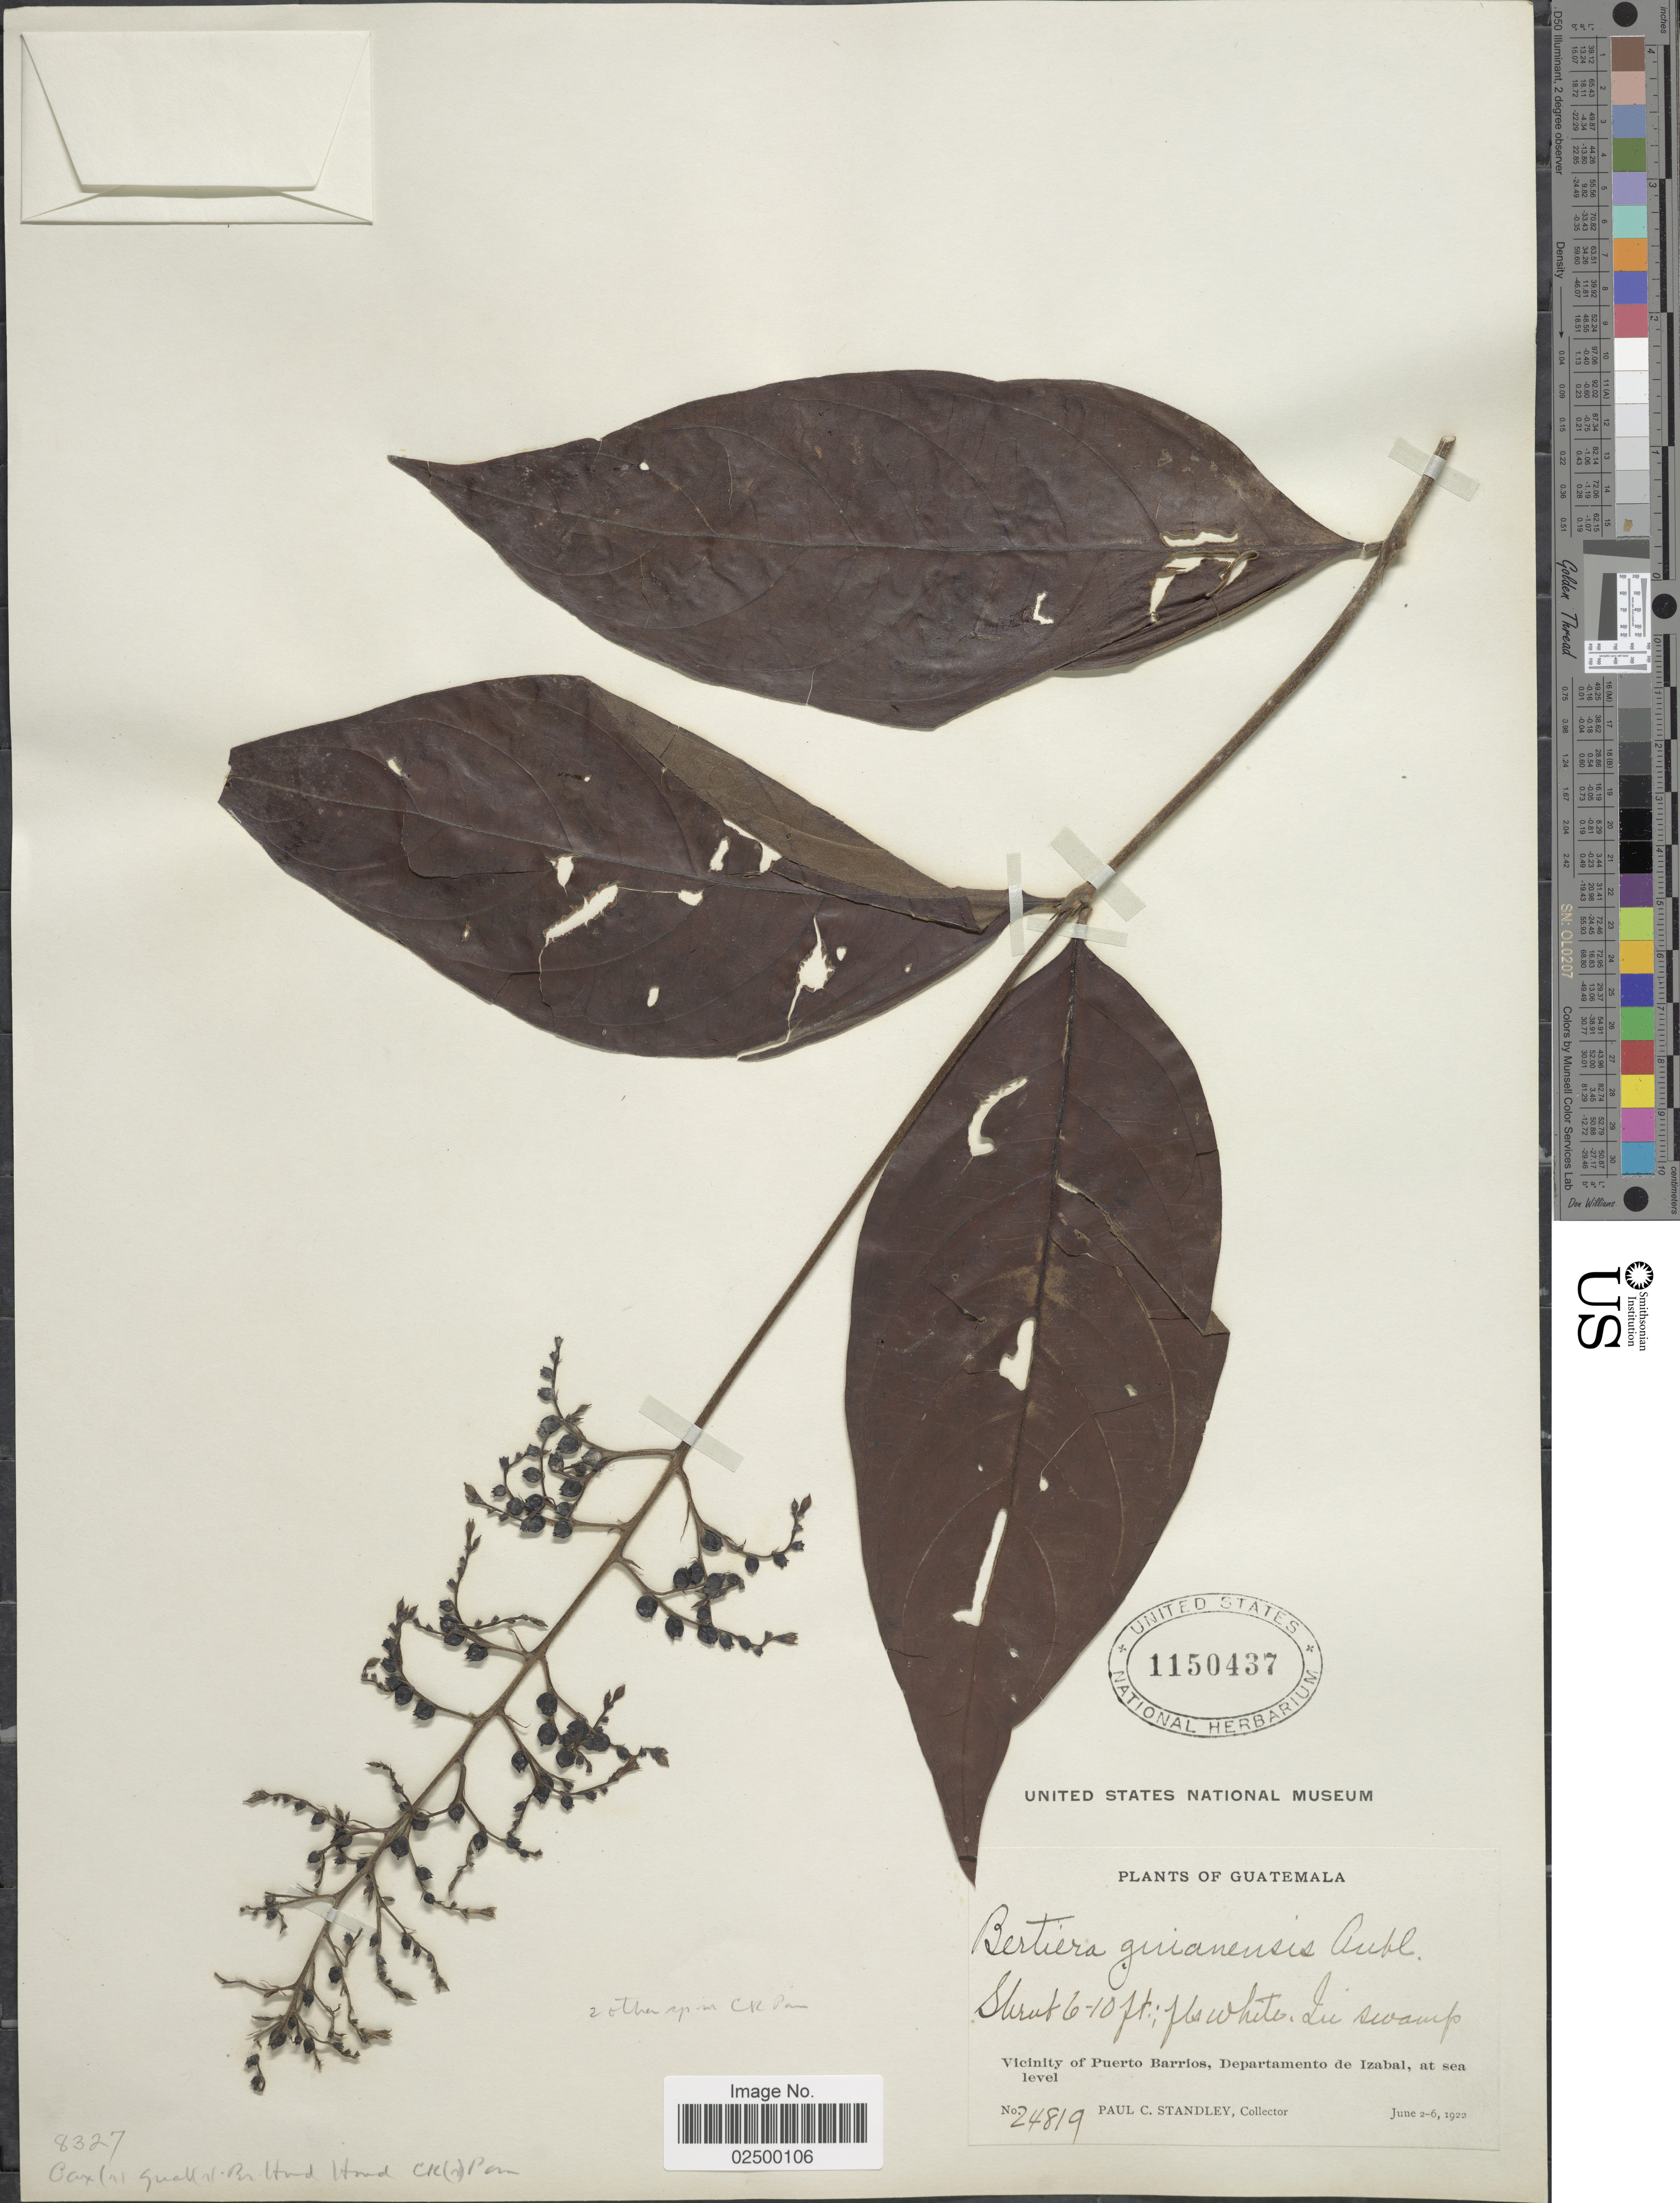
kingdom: Plantae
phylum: Tracheophyta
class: Magnoliopsida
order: Gentianales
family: Rubiaceae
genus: Bertiera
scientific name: Bertiera guianensis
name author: Aubl.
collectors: P. C. Standley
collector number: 248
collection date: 1922-06-02/1922-06-06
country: Guatemala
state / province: Izabal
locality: In swamp, vicinity of Puerto Barrios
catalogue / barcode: US 1150437